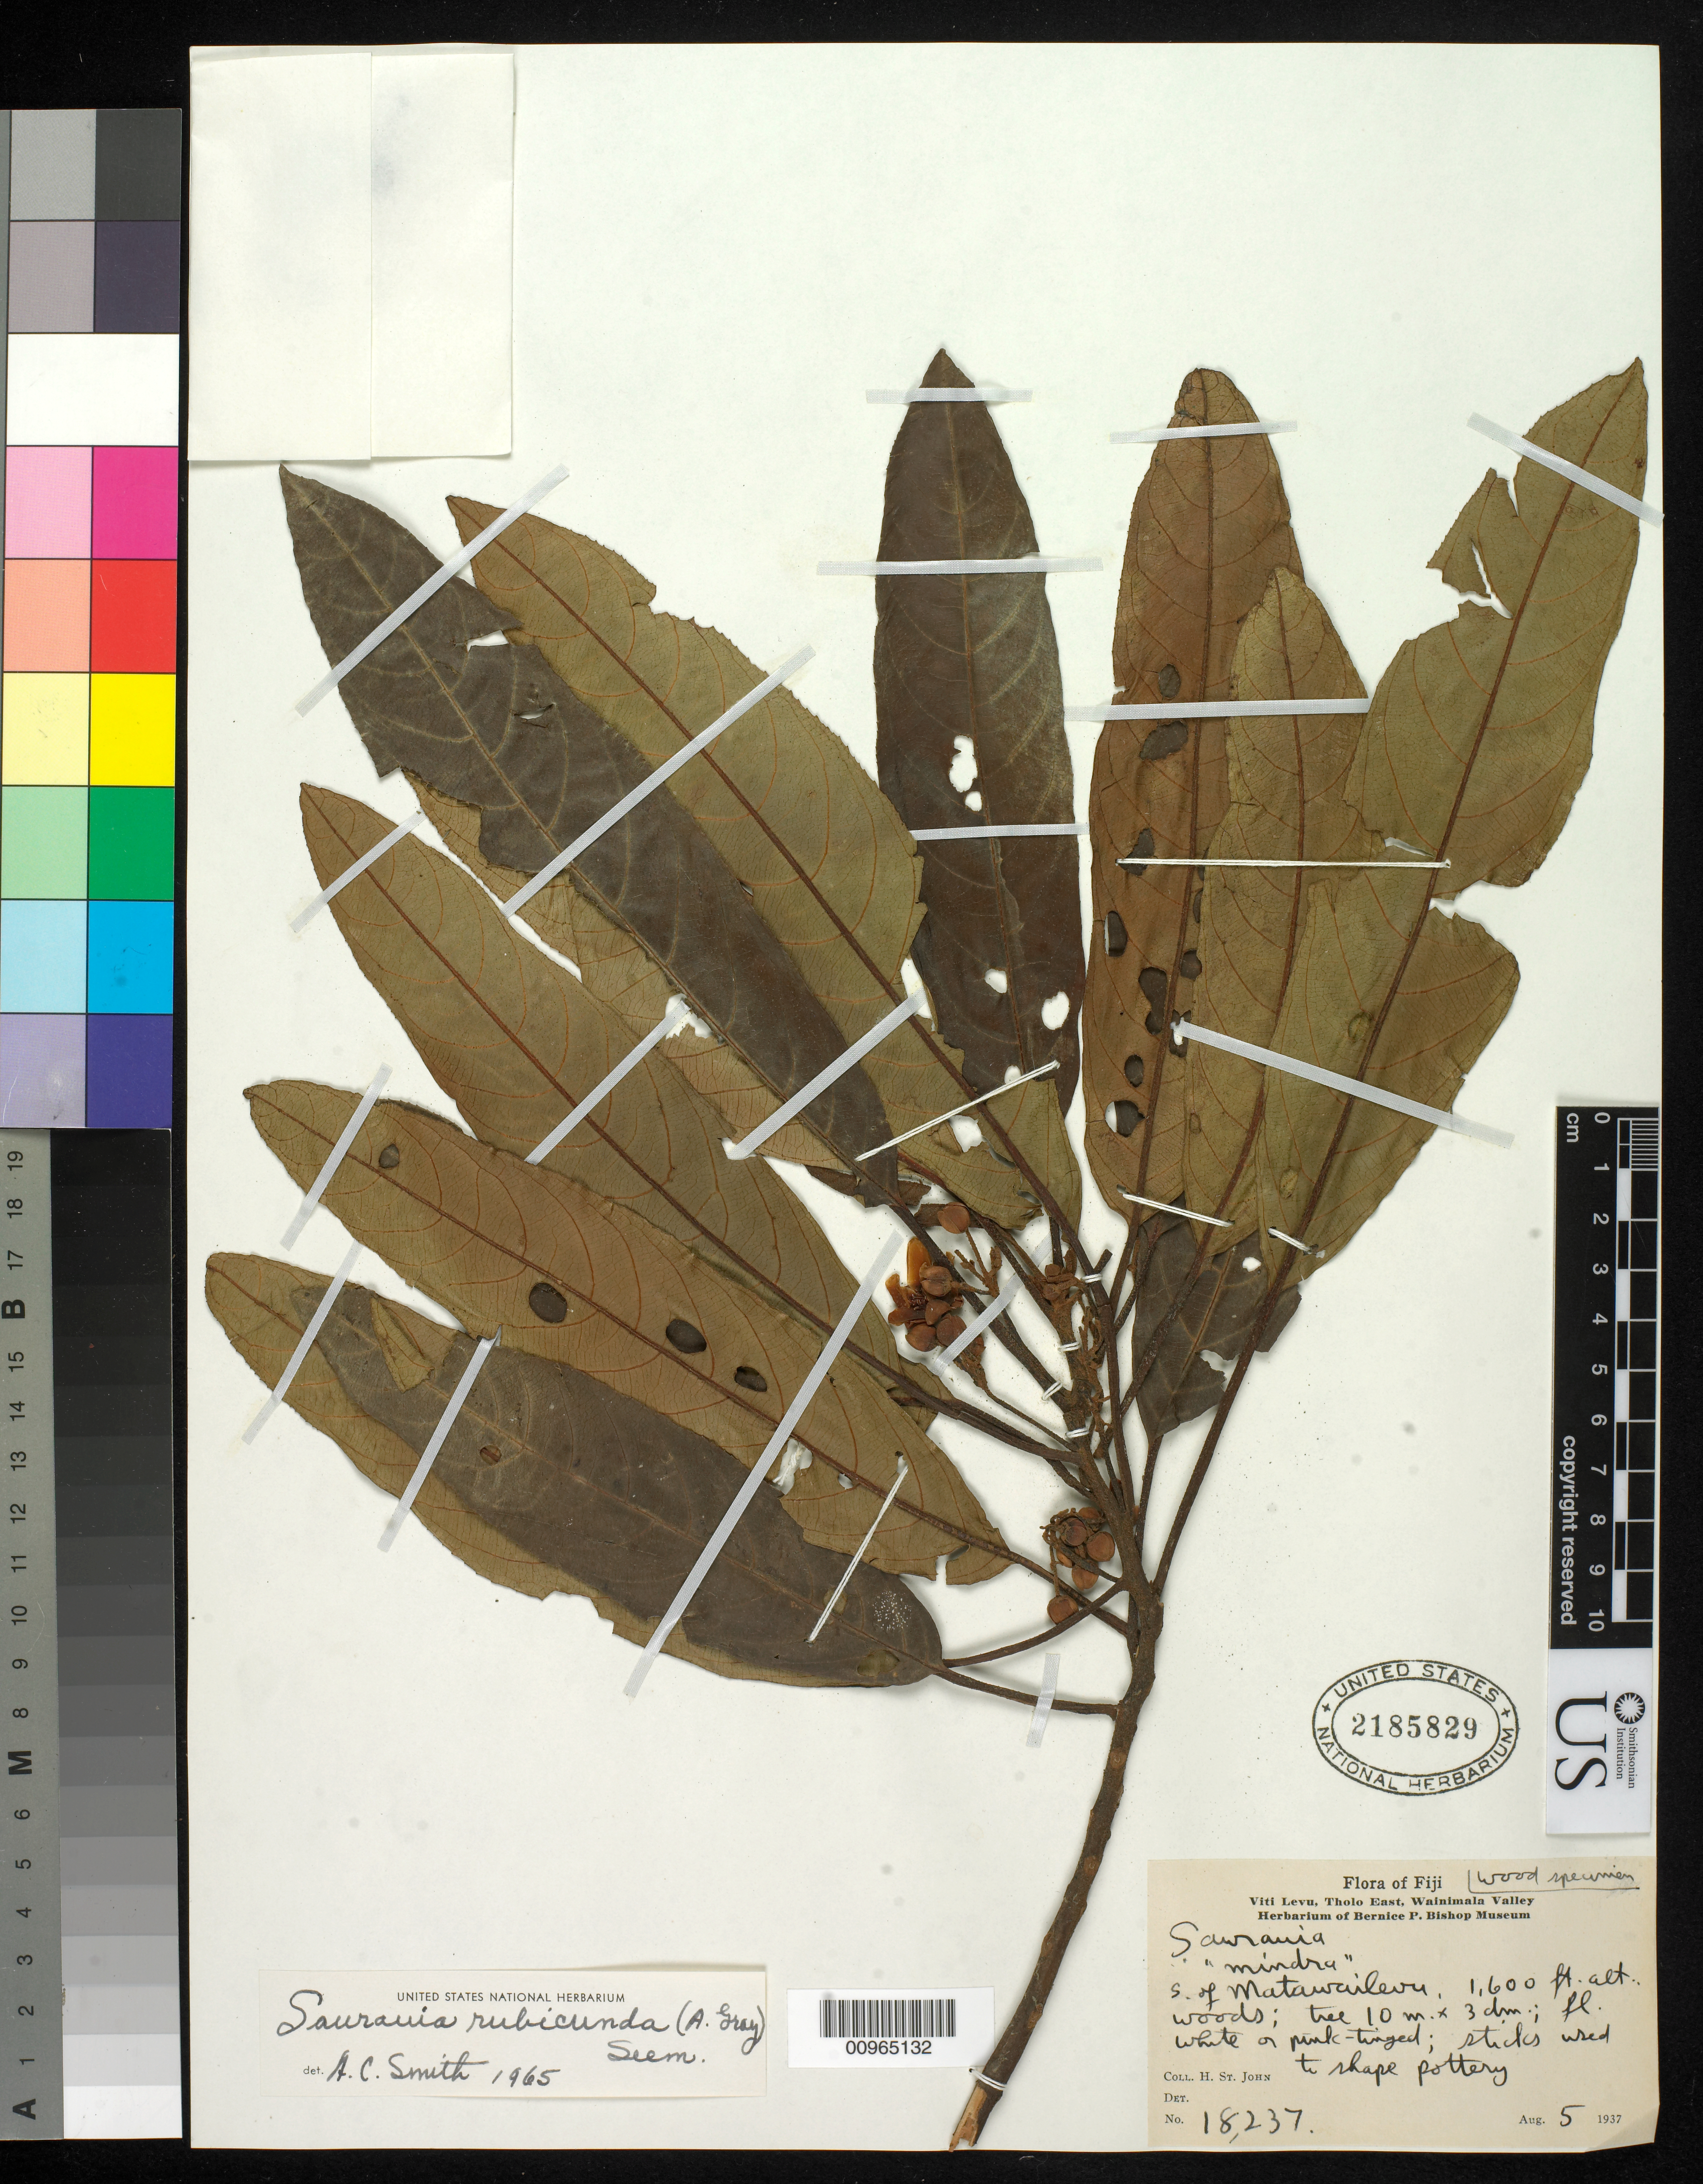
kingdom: Plantae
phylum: Tracheophyta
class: Magnoliopsida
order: Ericales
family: Actinidiaceae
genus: Saurauia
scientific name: Saurauia rubicunda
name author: Seem.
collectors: H. St. John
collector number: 18237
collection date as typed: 05 Aug 1937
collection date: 1937-08-05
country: Fiji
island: Viti Levu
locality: S. of Matawailevu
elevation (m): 488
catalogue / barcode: US 2185829